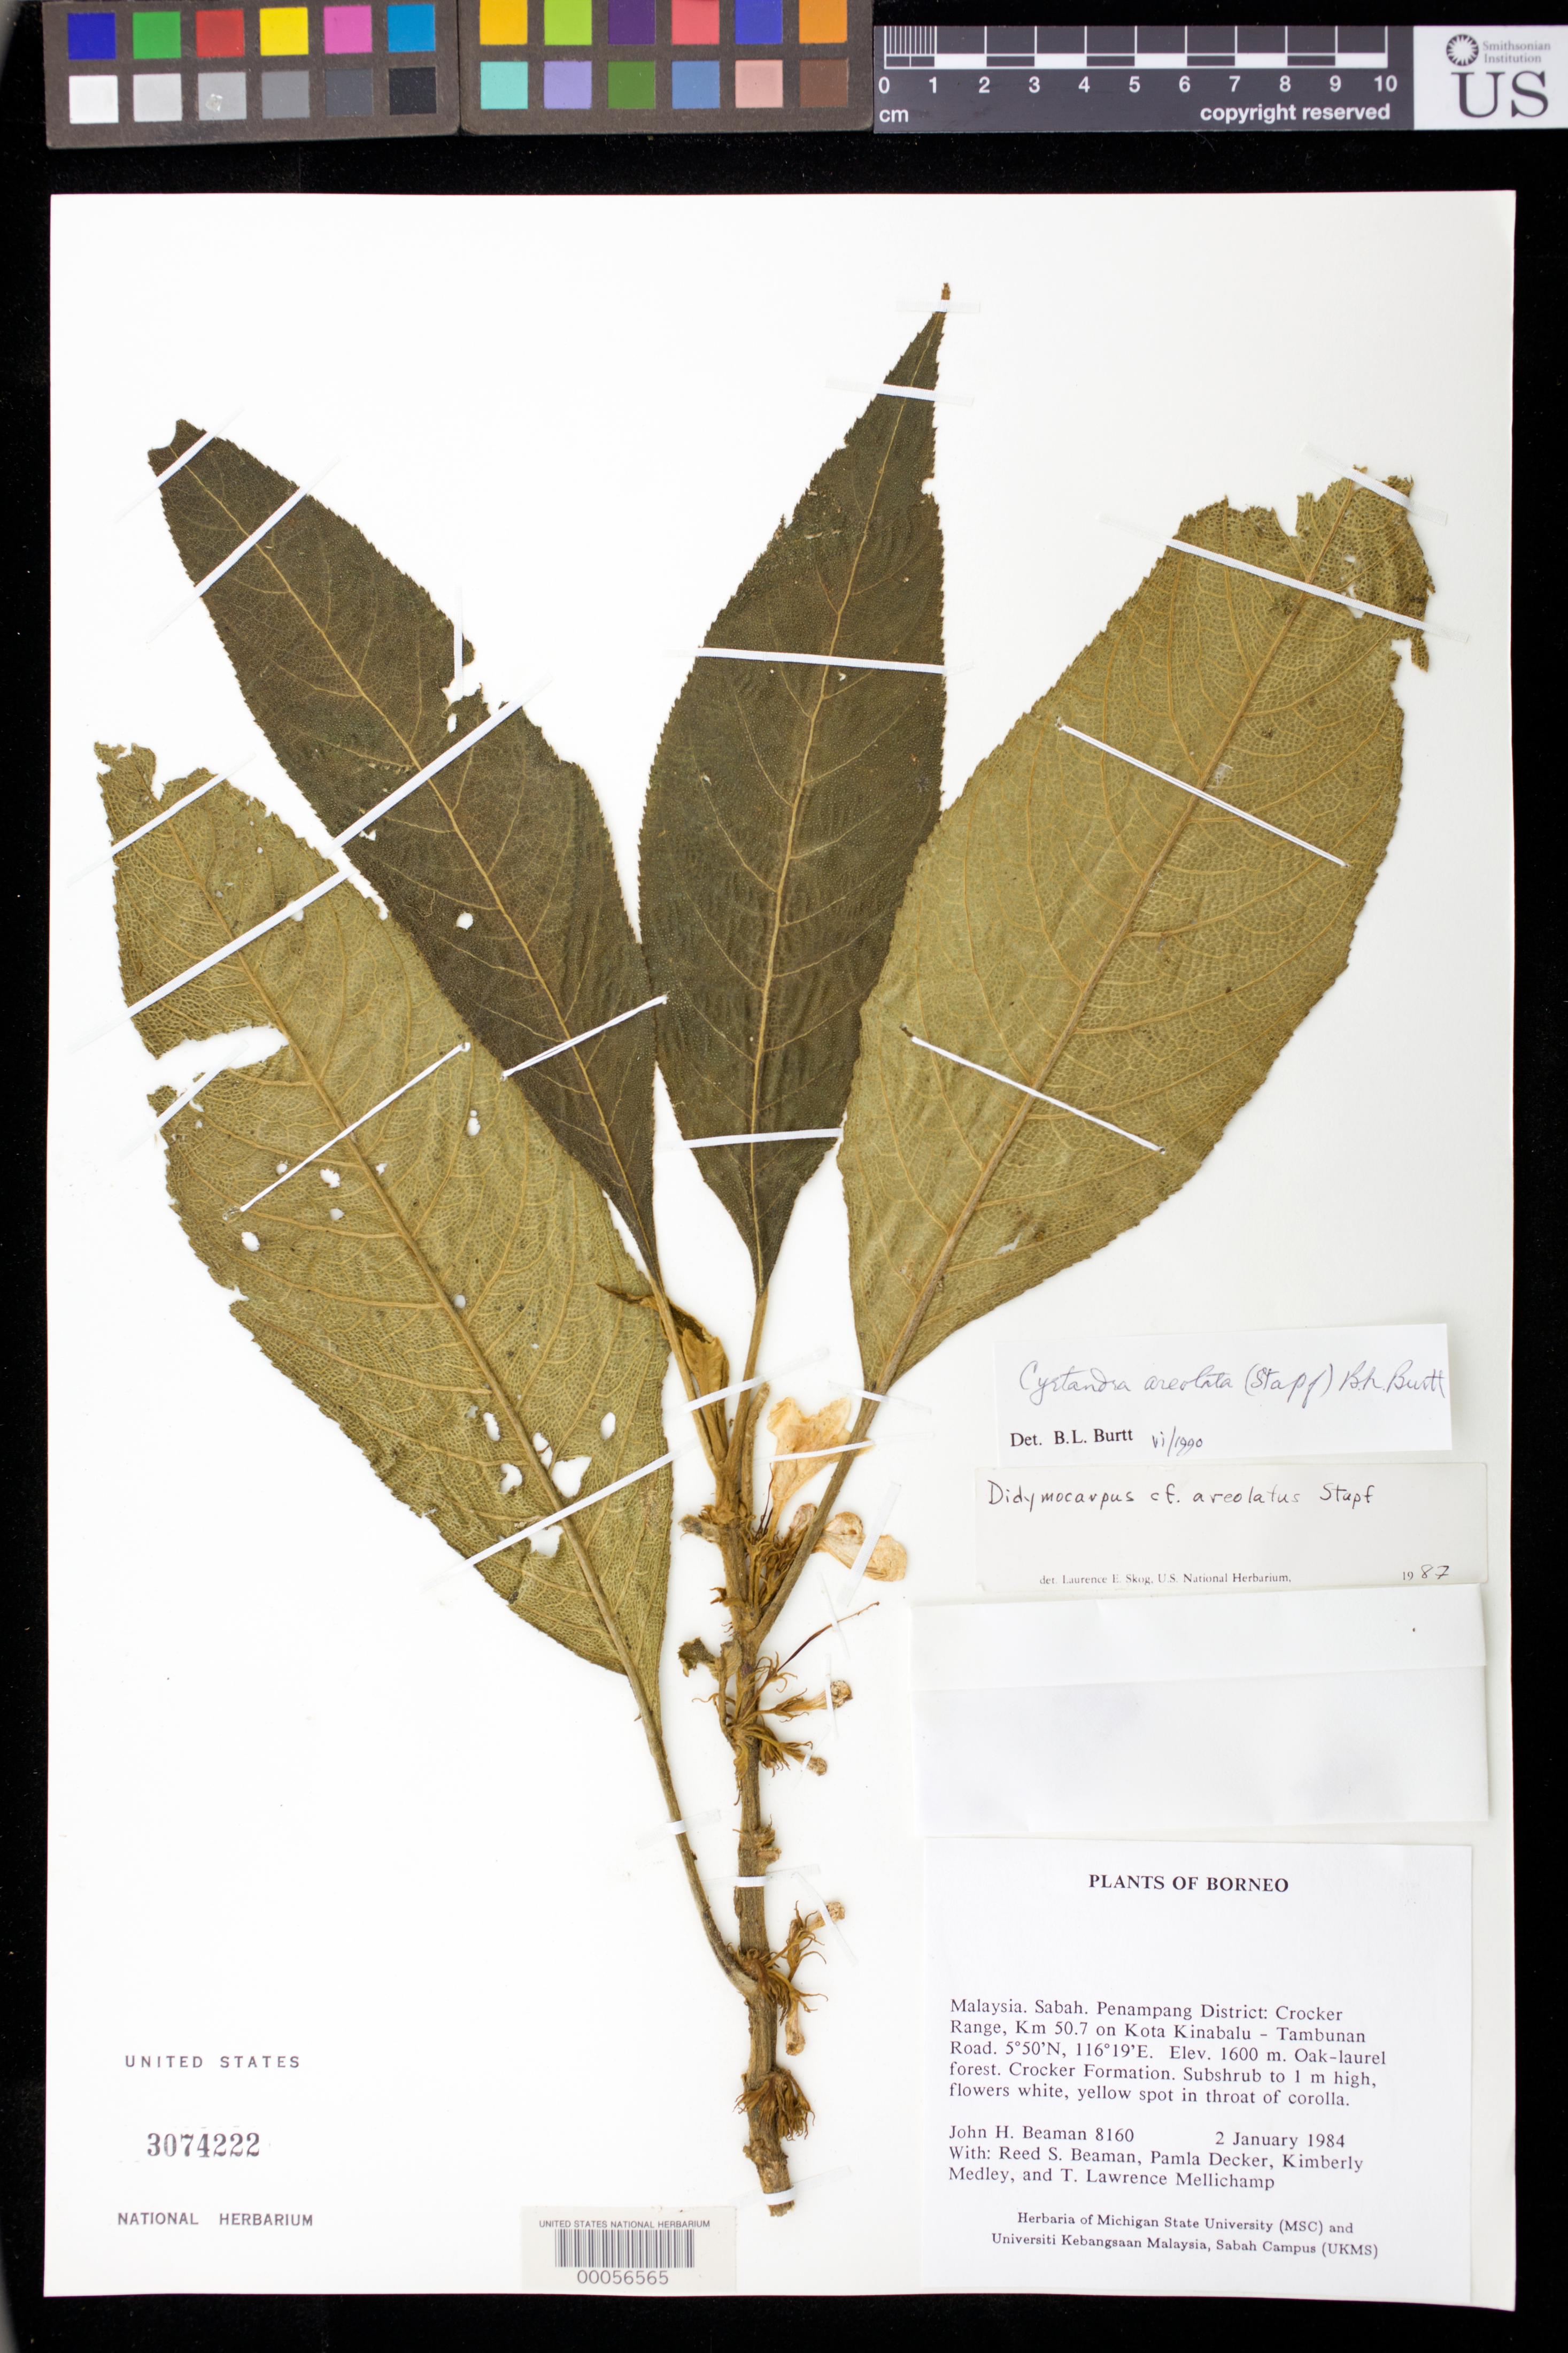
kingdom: Plantae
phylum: Tracheophyta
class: Magnoliopsida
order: Lamiales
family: Gesneriaceae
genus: Cyrtandra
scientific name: Cyrtandra areolata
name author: (Stapf) B.L. Burtt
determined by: Burtt, B. L.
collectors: J. H. Beaman, R. S. Beaman, P. Decker, K. Medley & T. L. Mellichamp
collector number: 8160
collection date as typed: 02 Jan 1984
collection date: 1984-01-02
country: Malaysia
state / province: Sabah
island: Borneo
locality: Penampang dist, crocker range, km 50.7 on kota kinabalu-tambunan road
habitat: Oak-laurel forest, crocker formation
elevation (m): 1600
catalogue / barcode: US 3074222